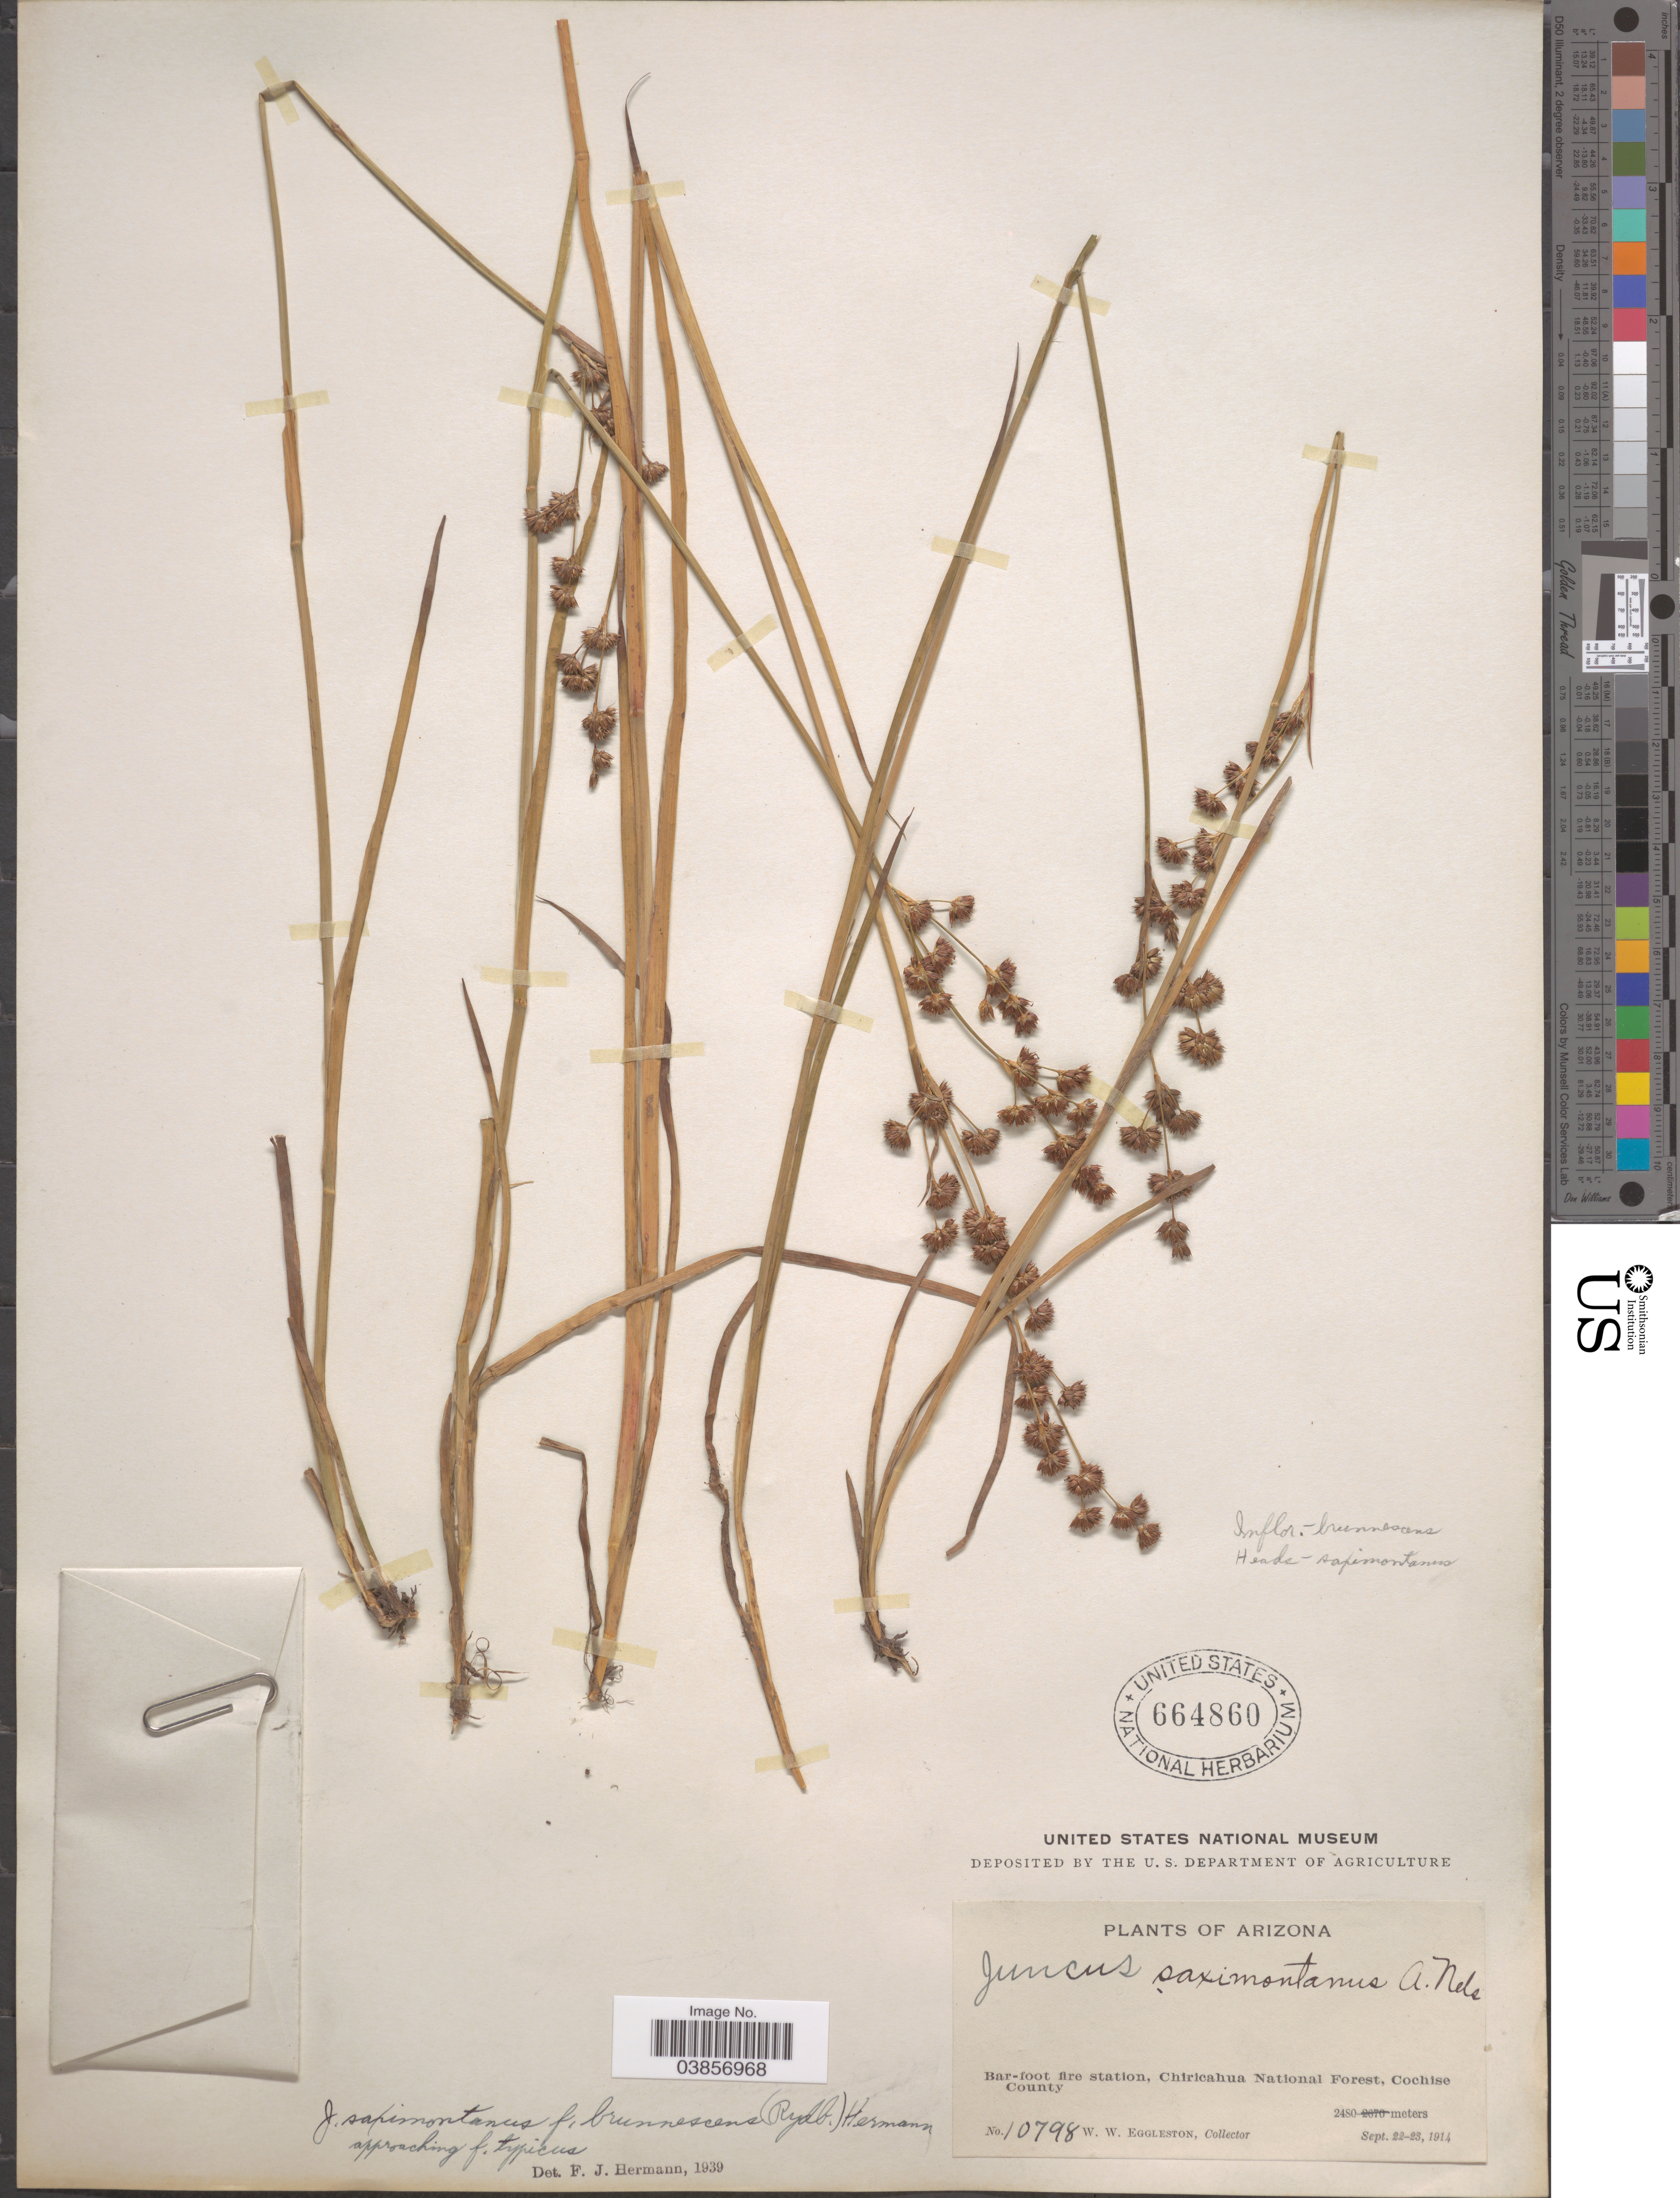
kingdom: Plantae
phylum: Tracheophyta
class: Liliopsida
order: Poales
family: Juncaceae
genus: Juncus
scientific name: Juncus saximontanus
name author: A. Nelson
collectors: W. W. Eggleston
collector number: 10798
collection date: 1914-09-22/1914-09-23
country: United States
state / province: Arizona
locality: Bar-foot fire station, Chiricahua National Forest, Cochise County.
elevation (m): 2480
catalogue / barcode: US 664860